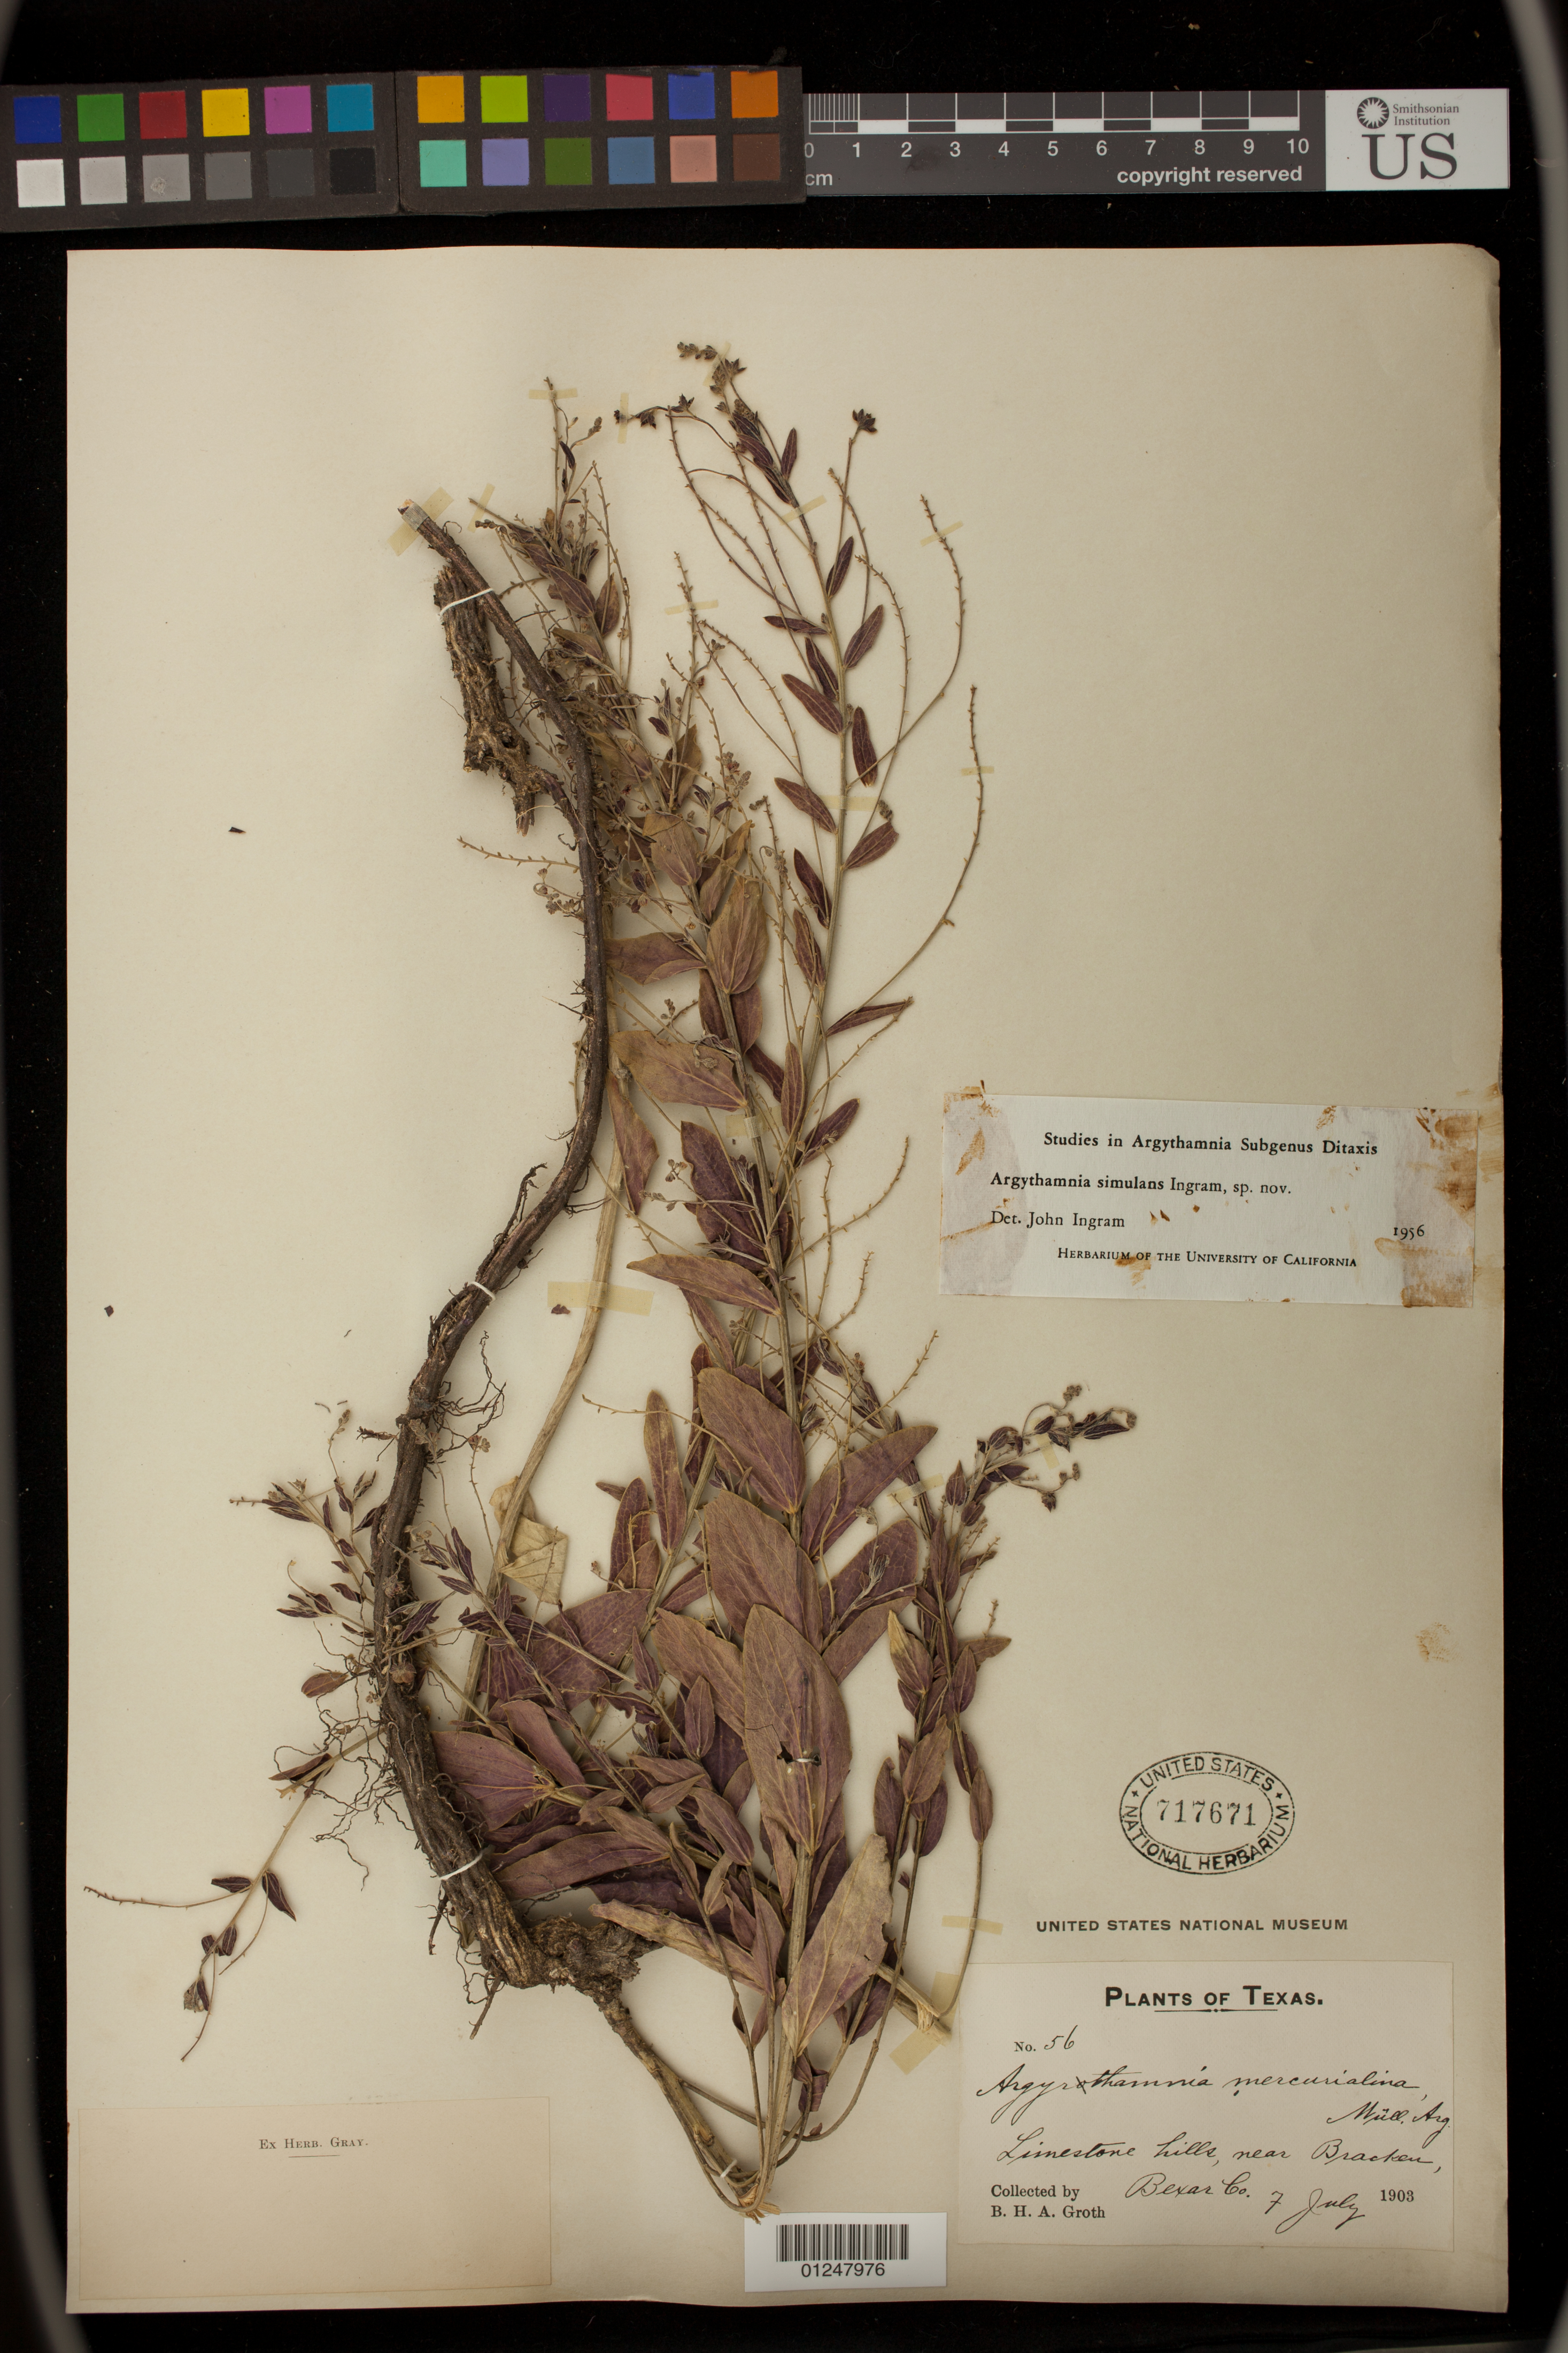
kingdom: Plantae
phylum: Tracheophyta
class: Magnoliopsida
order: Malpighiales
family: Euphorbiaceae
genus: Argythamnia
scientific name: Argythamnia simulans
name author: Ingram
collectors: B. Groth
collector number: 56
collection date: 1903-07-07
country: United States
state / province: Texas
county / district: Bexar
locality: Limestone hills, near Bracken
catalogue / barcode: US 717671